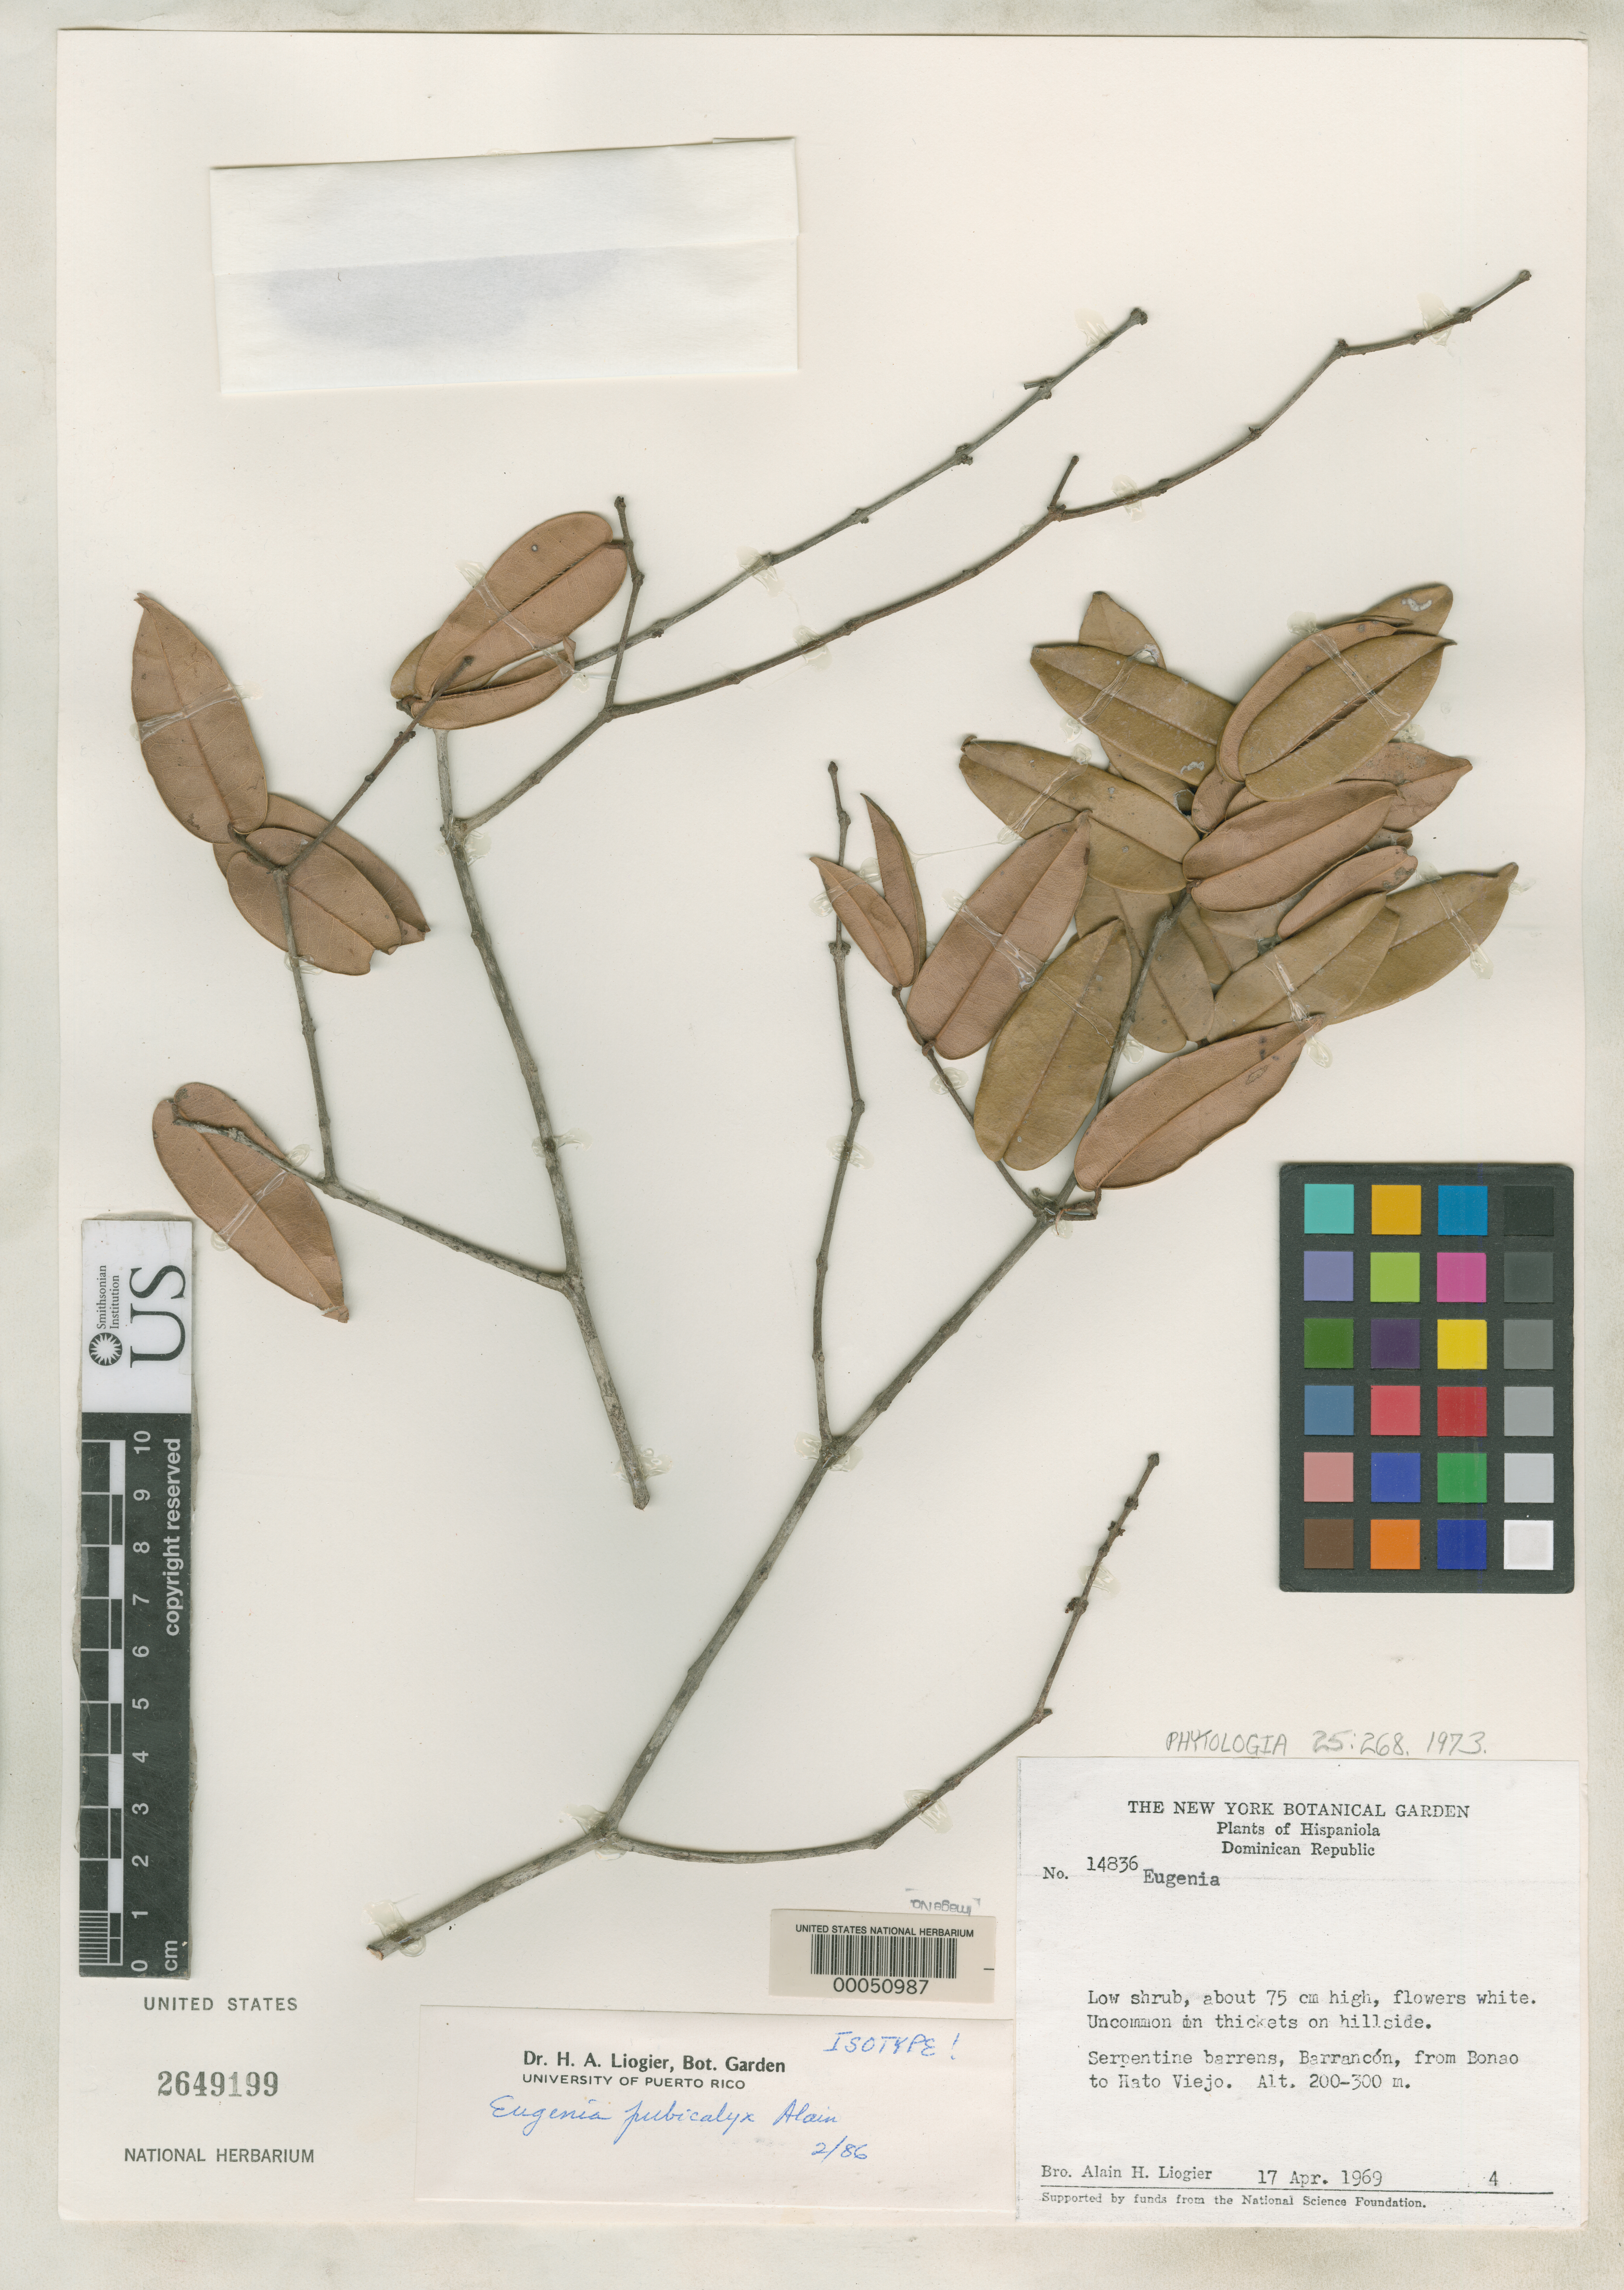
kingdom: Plantae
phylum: Tracheophyta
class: Magnoliopsida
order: Myrtales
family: Myrtaceae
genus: Eugenia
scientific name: Eugenia publicalyx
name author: Alain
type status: Isotype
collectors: A. H. Liogier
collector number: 14836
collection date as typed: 17 Apr 1969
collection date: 1969-04-17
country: Dominican Republic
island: Hispaniola Island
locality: Barrancon, from Bonao to Hato Viejo.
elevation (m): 200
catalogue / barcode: US 2649199